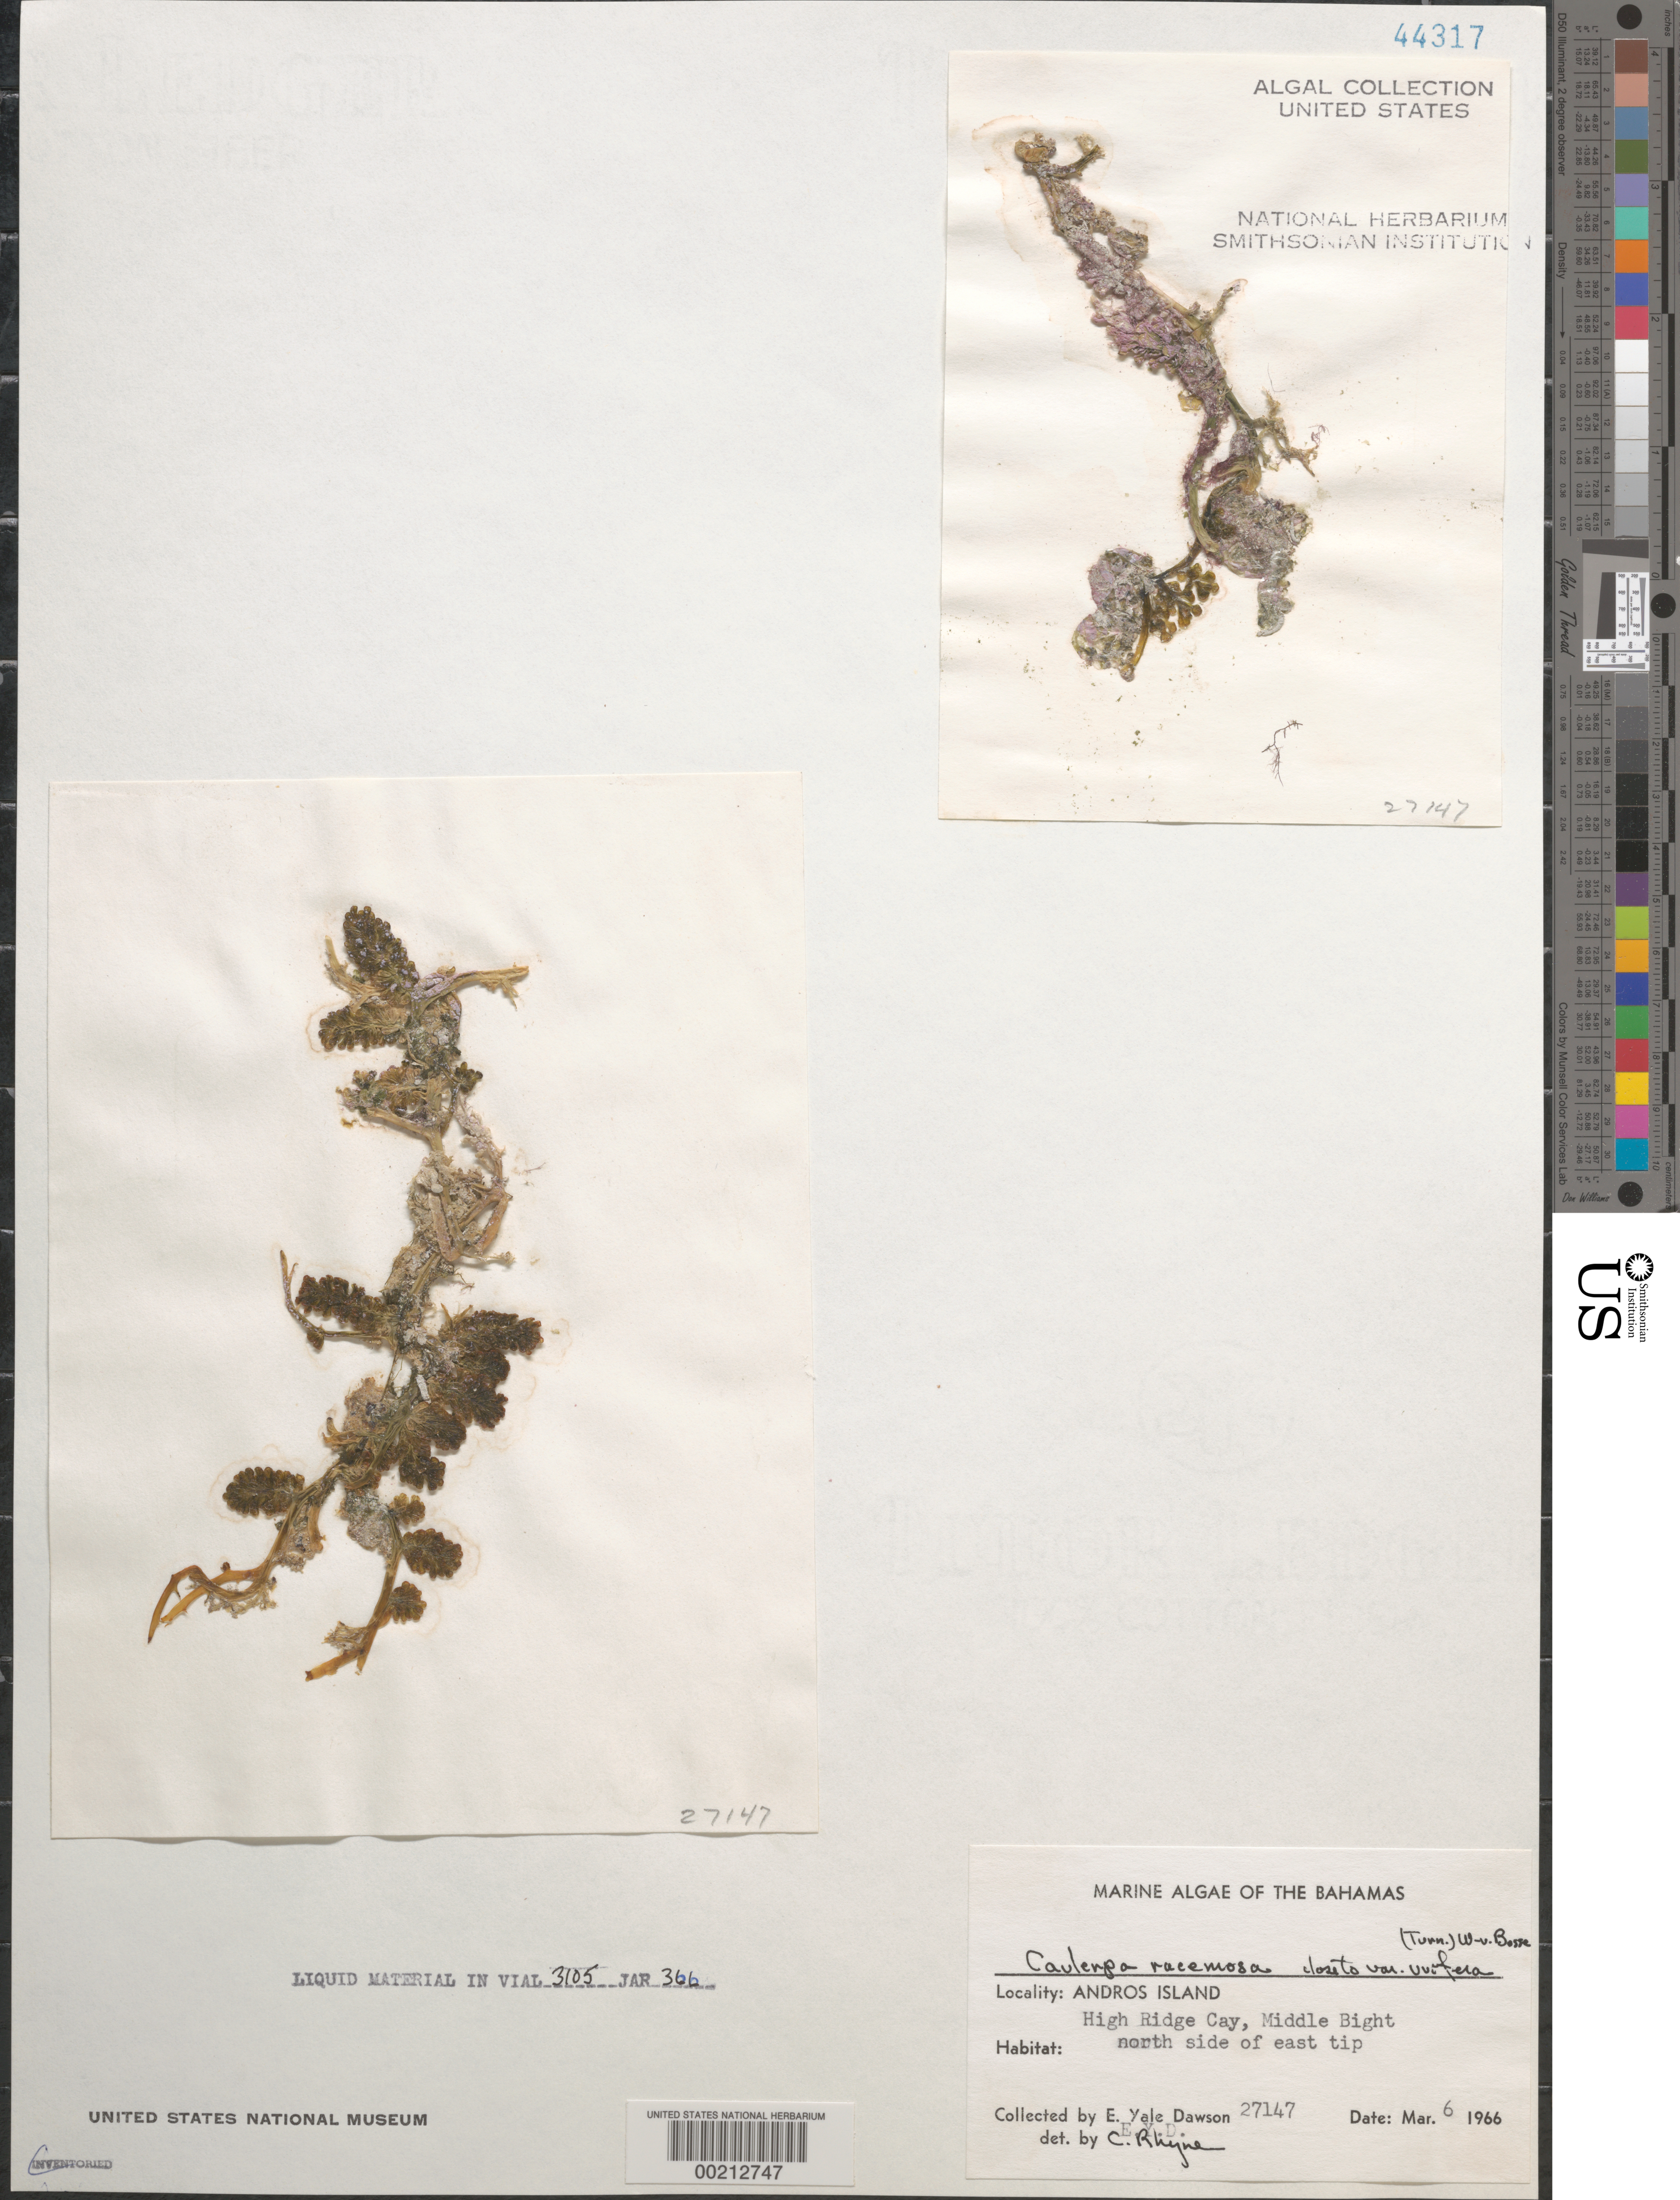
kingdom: Plantae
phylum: Chlorophyta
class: Ulvophyceae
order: Bryopsidales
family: Caulerpaceae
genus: Caulerpa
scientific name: Caulerpa racemosa var. uvifera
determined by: Rhyne, C. F.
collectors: E. Y. Dawson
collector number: EYD 27147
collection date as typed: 06 Mar 1966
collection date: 1966-03-06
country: Bahamas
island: High Ridge Cay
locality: Middle Bight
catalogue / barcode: US 44317